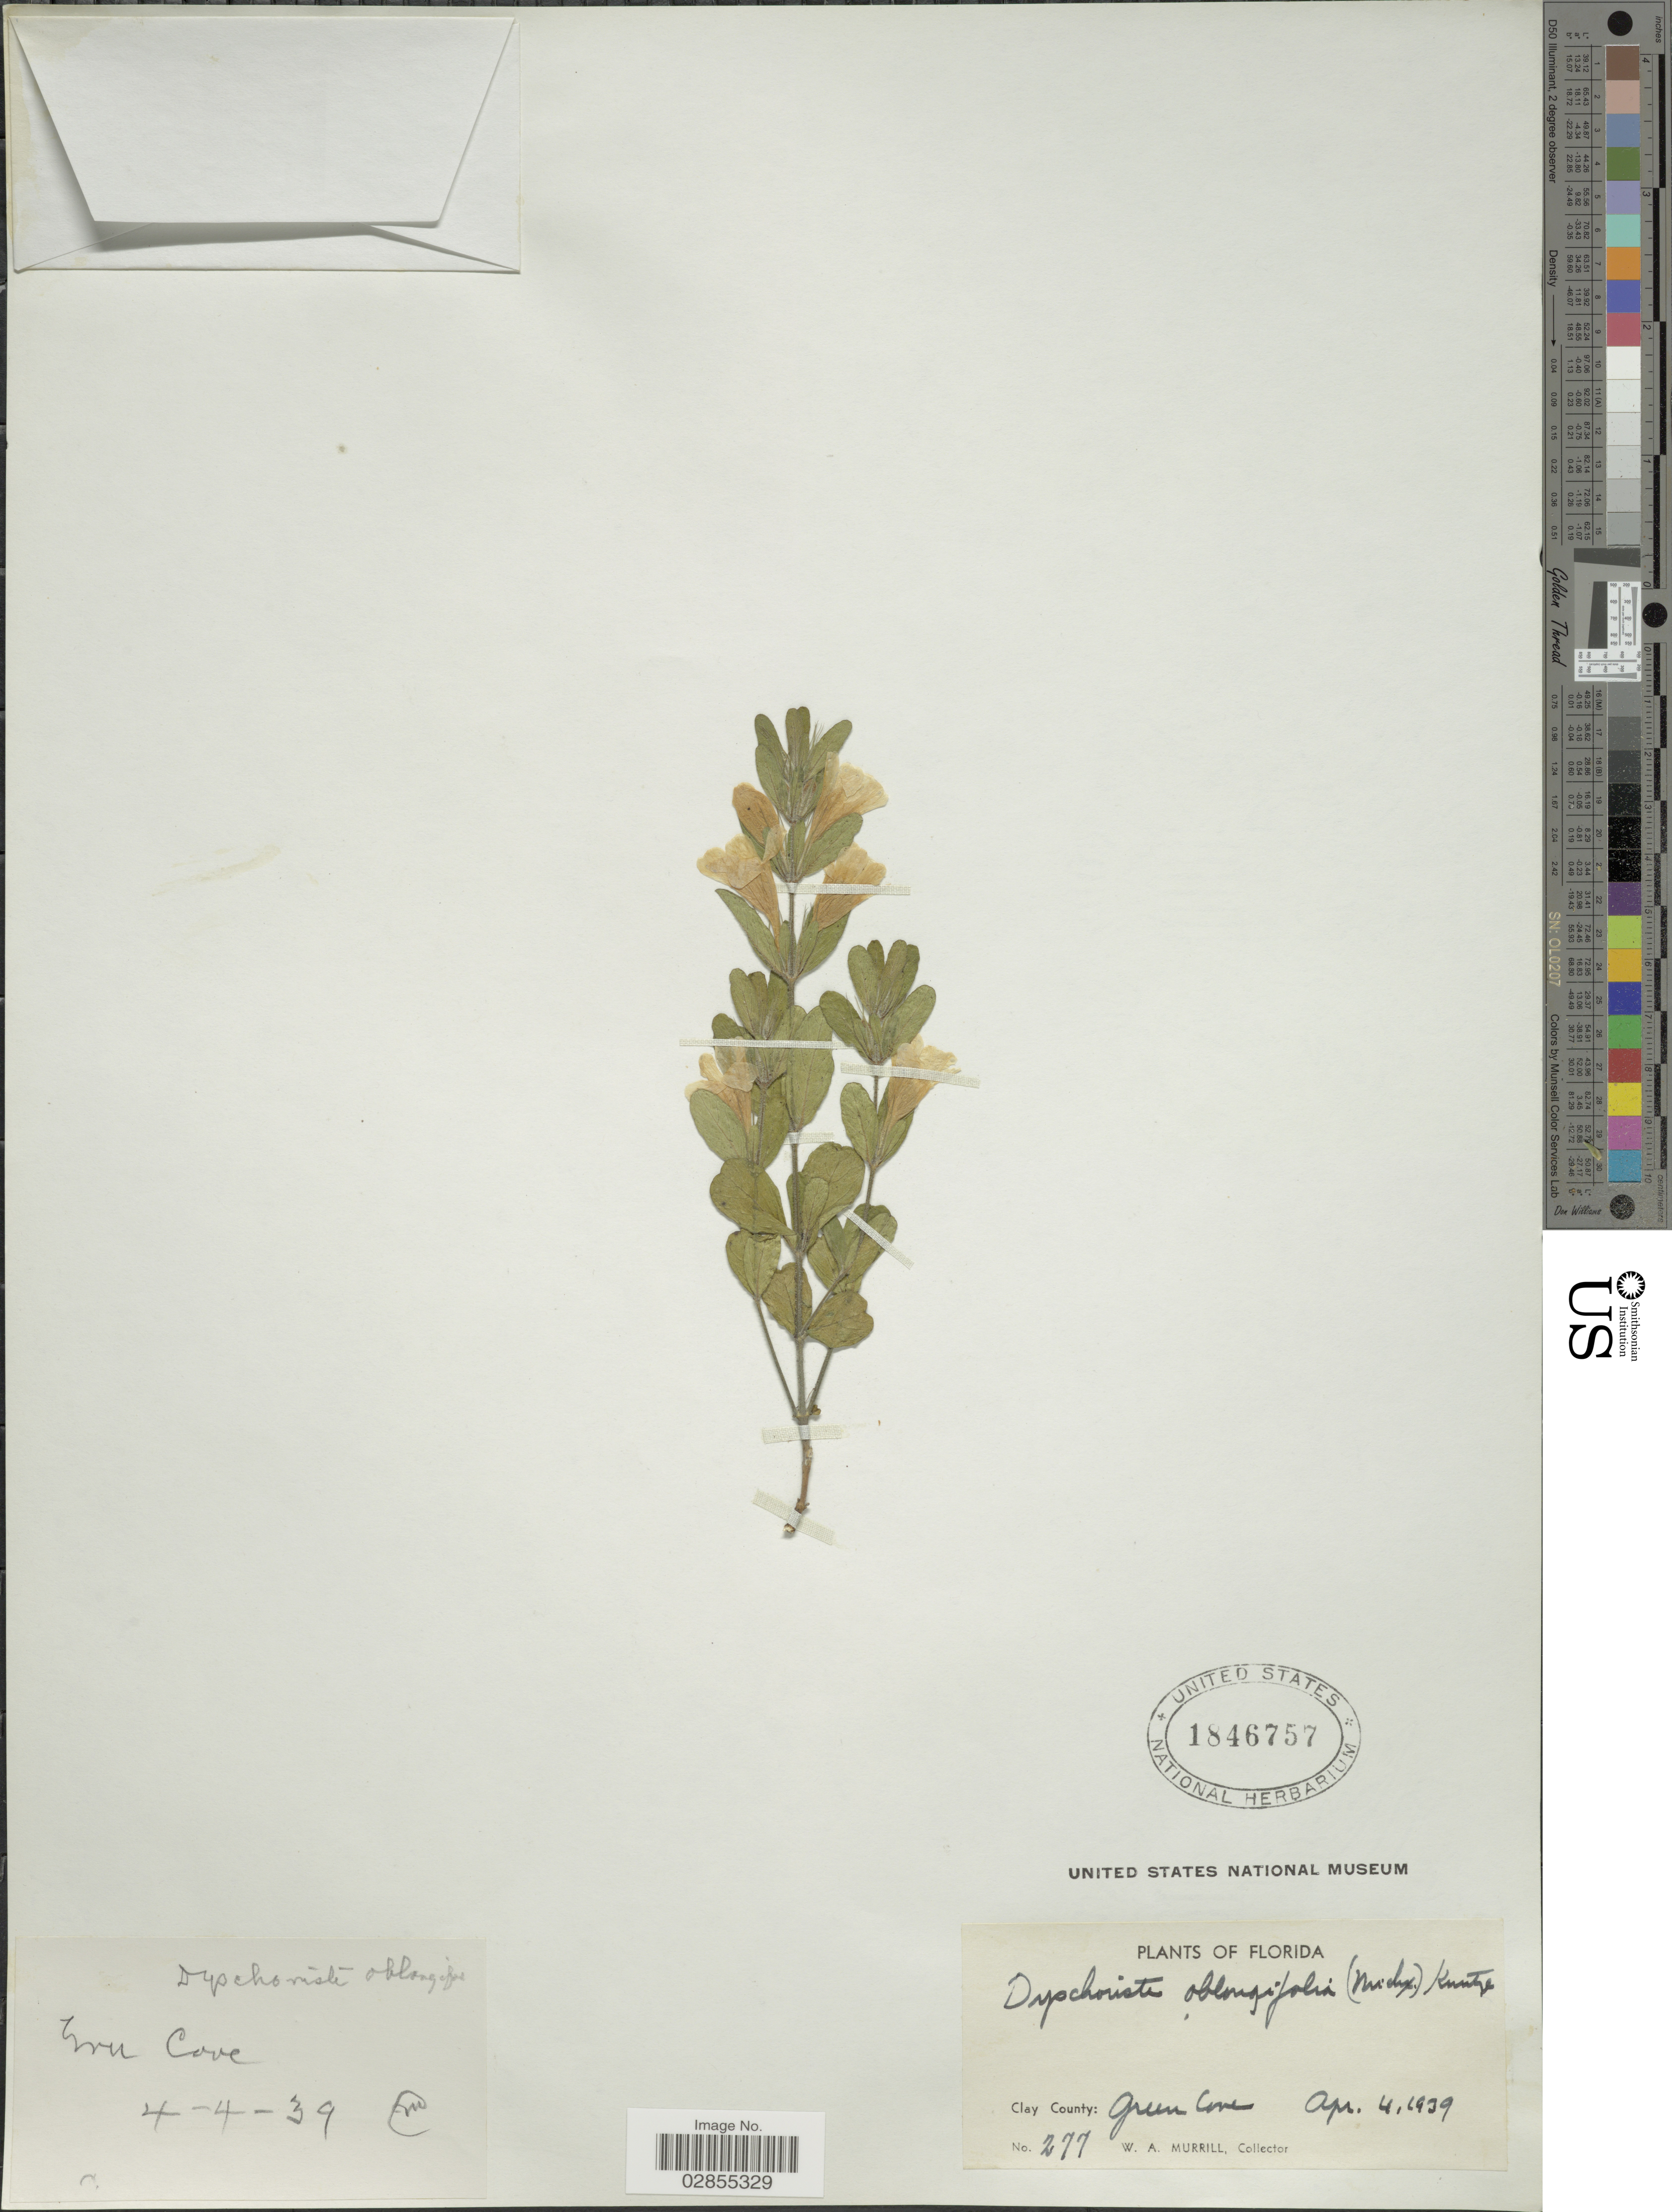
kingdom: Plantae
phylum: Tracheophyta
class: Magnoliopsida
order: Lamiales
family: Acanthaceae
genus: Dyschoriste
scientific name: Dyschoriste oblongifolia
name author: (Michx.) Kuntze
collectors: W. A. Murrill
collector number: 277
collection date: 1939-04-04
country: United States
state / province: Florida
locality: Clay County, Green Cove.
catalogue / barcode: US 1846757